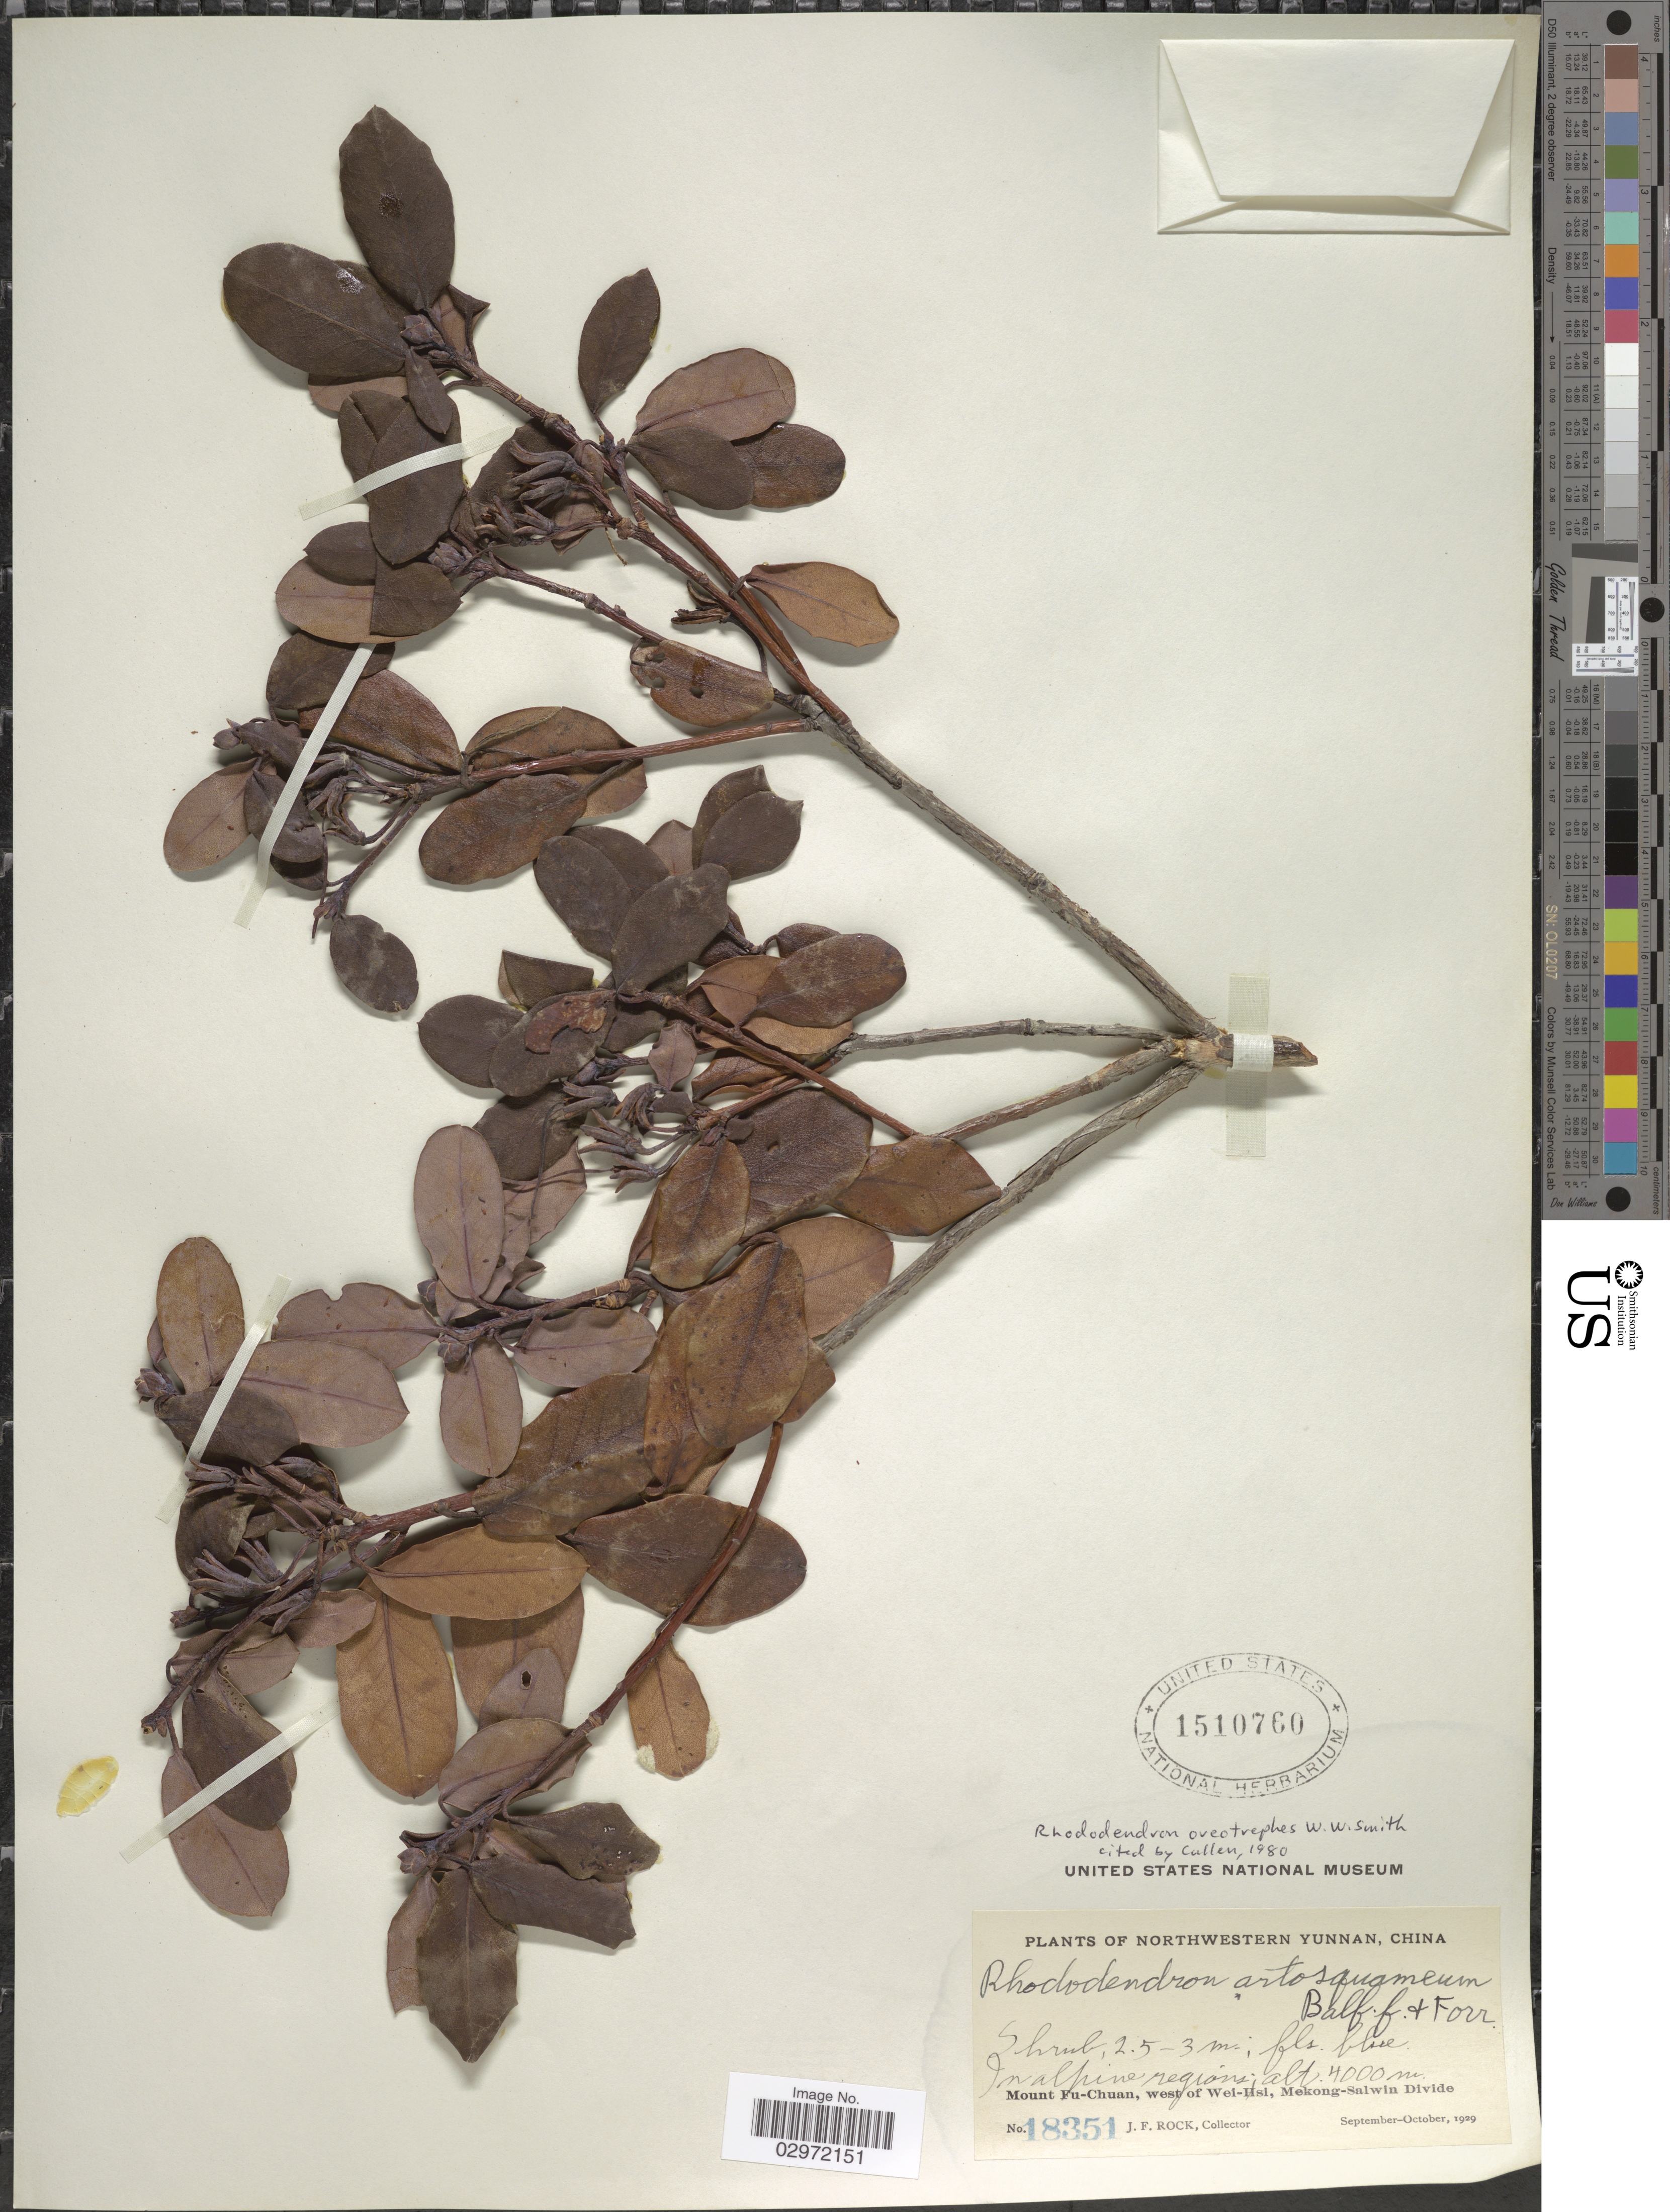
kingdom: Plantae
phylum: Tracheophyta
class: Magnoliopsida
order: Ericales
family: Ericaceae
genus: Rhododendron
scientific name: Rhododendron oreotrephes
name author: W.W. Sm.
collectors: J. Rock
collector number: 18351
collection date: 1929-09/1929-10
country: China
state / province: Yunnan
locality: Northwestern Yunnan. In alpine regions; Mount Fu-Chuan, west of Wei-Hsi, Mekong-Salwin Divide.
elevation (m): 4000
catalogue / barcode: US 1510760